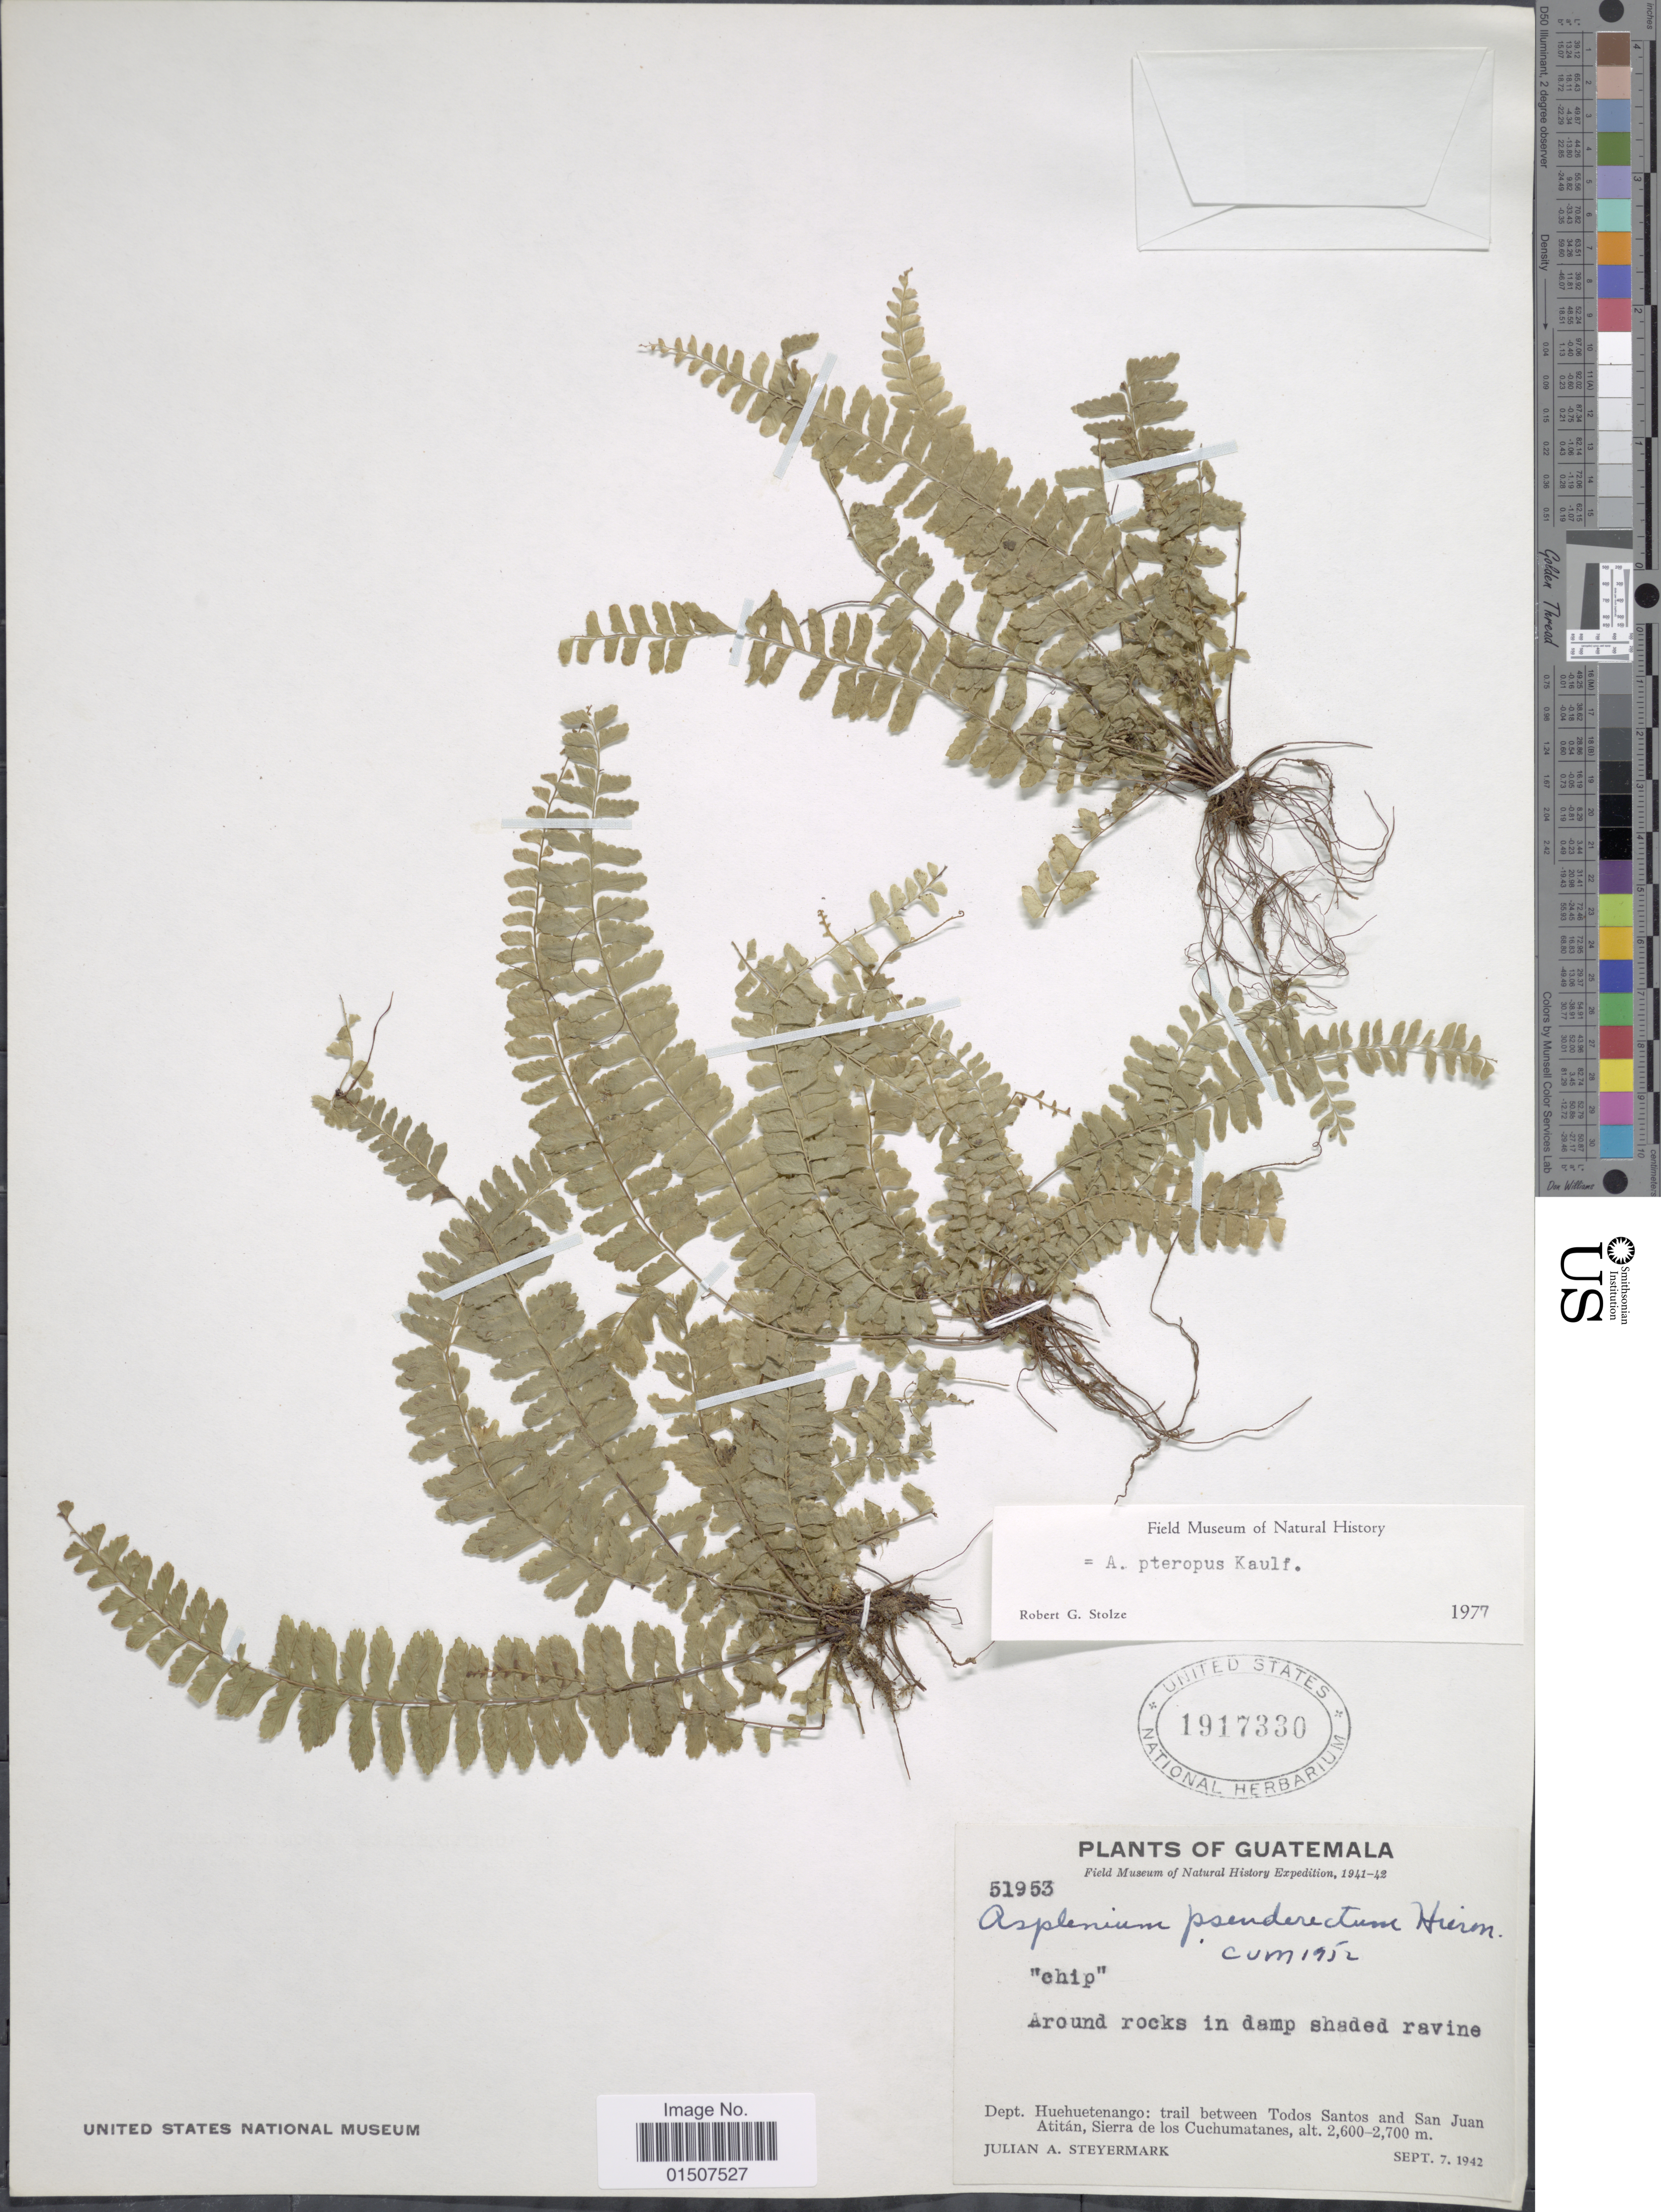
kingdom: Plantae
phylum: Tracheophyta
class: Polypodiopsida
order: Polypodiales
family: Aspleniaceae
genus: Asplenium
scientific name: Asplenium pteropus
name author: Kaulf.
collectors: J. Steyermark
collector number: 51953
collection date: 1942-09-07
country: Guatemala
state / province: Huehuetenango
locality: Dept. Huehuetenango: trail between Todos Santos and San Juan Atitan, Sierra de los Cuchumates.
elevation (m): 2600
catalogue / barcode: US 1917330